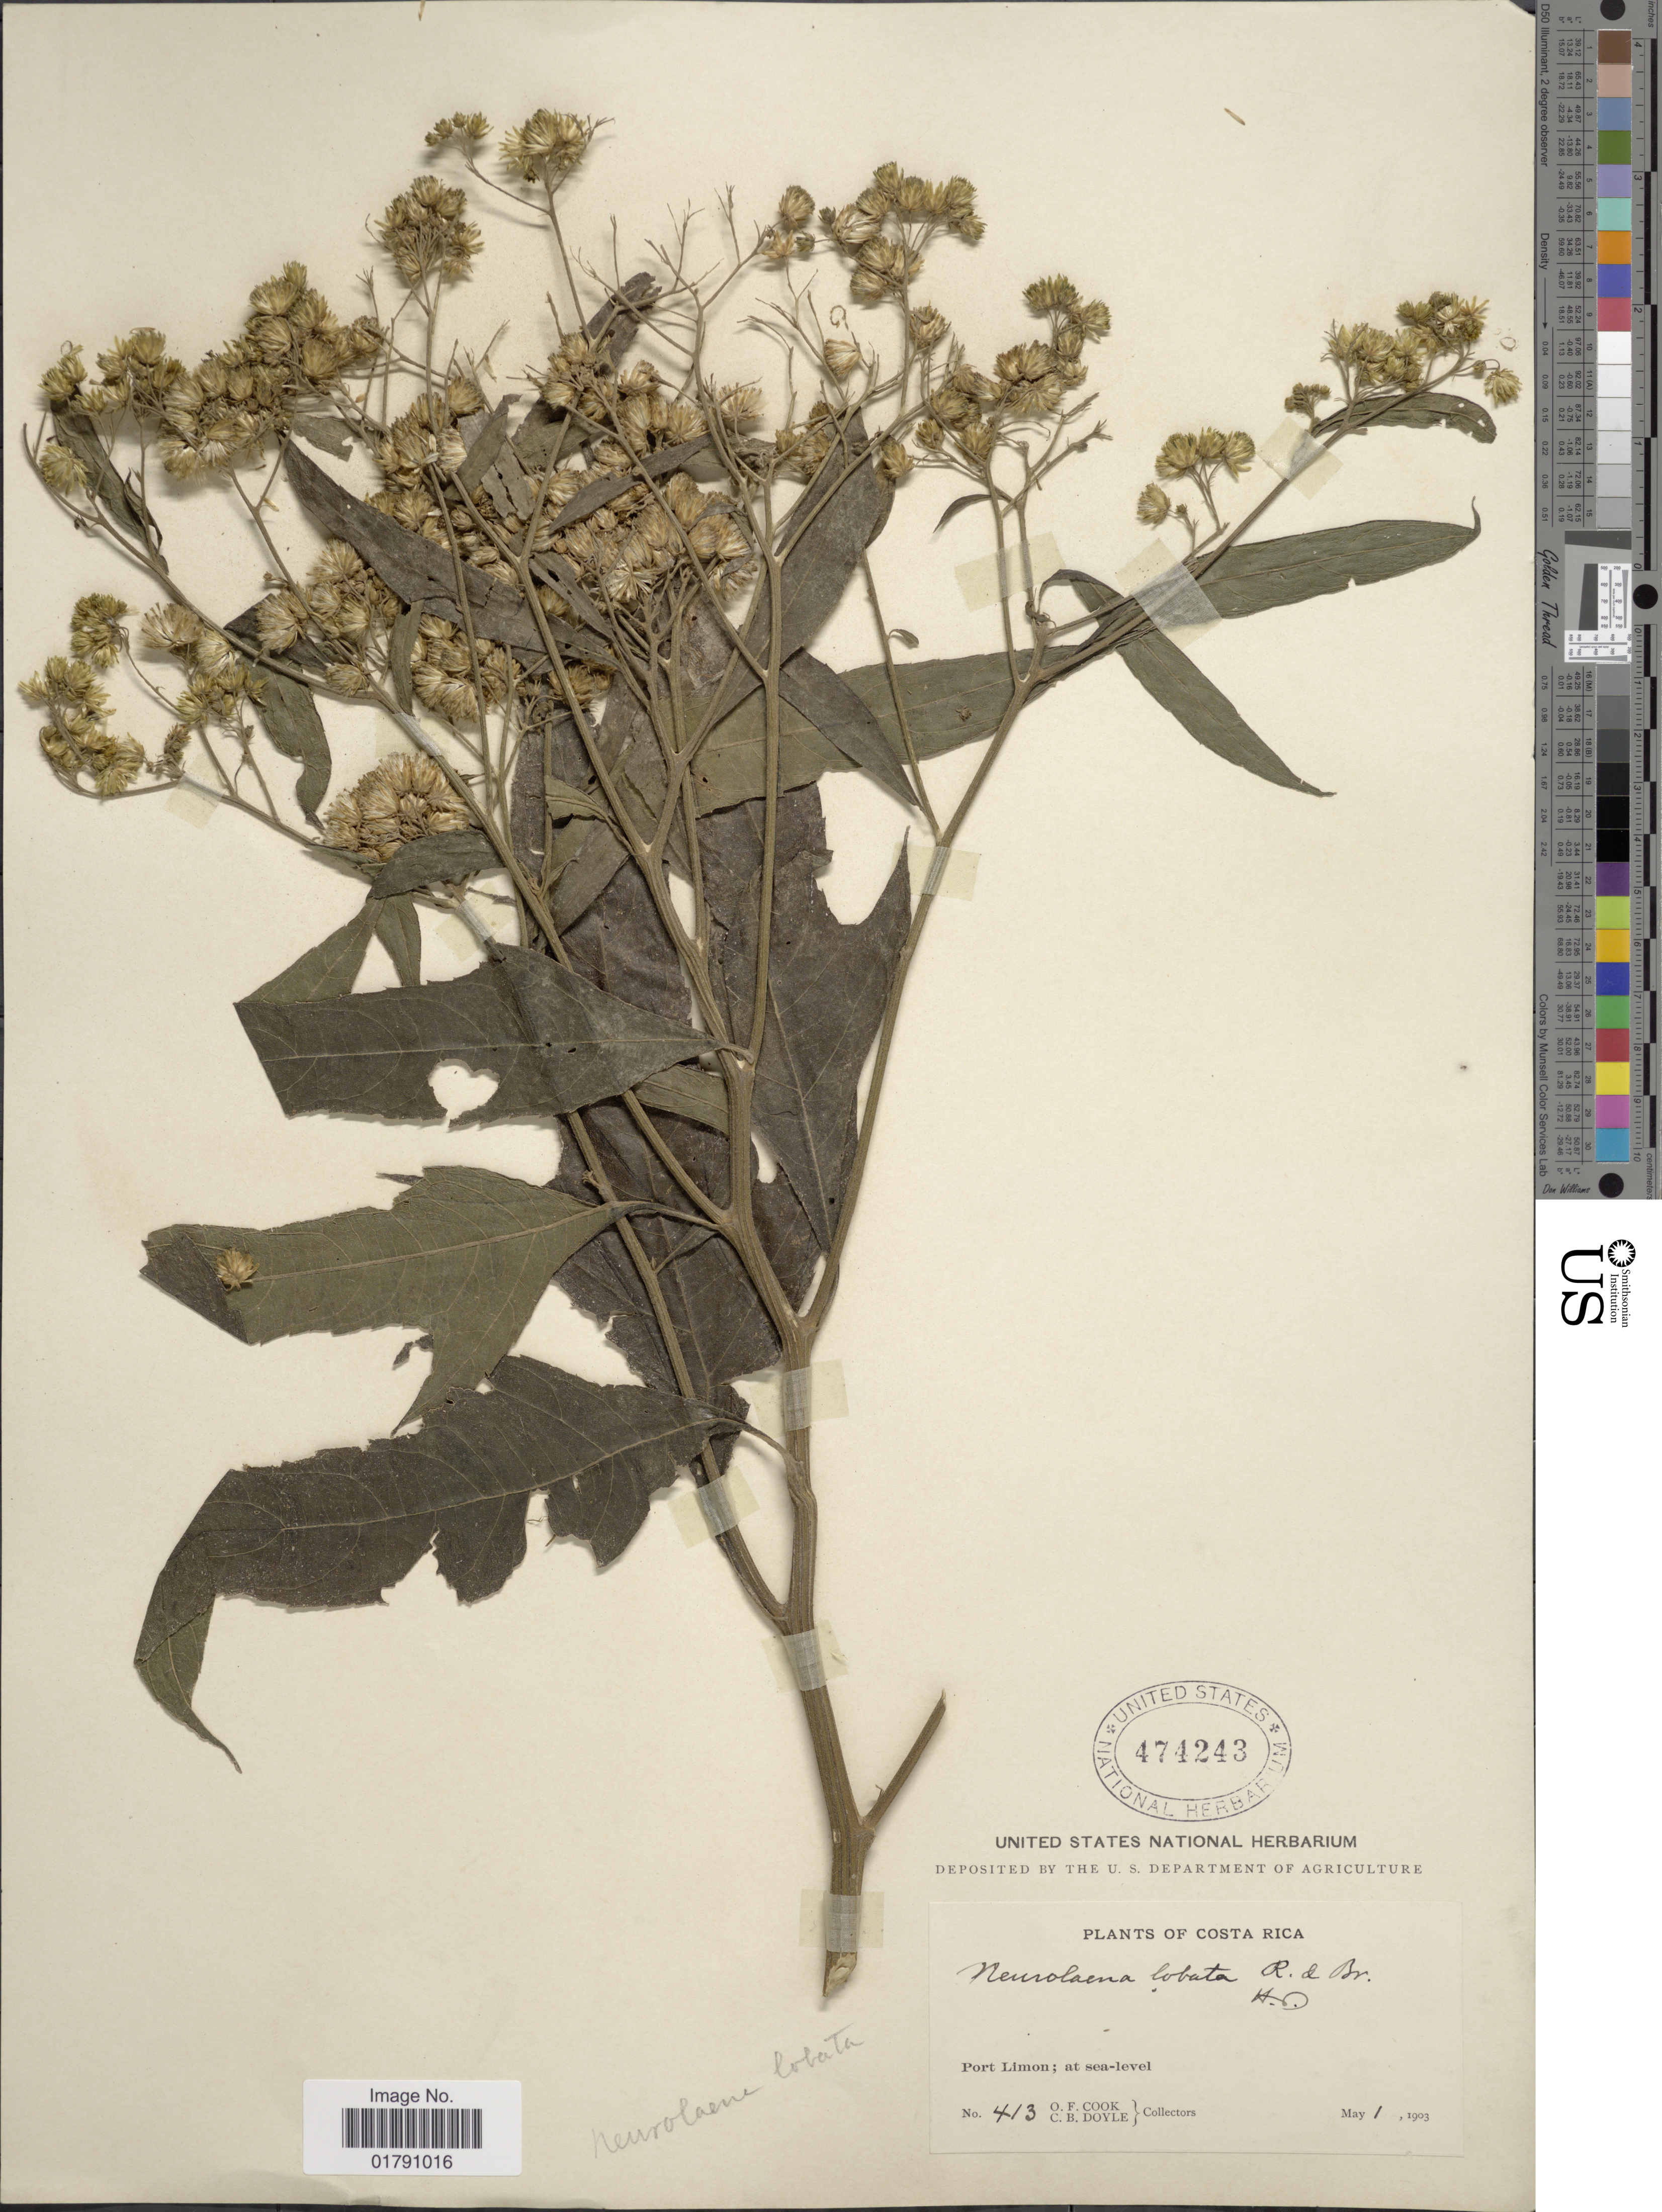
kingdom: Plantae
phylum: Tracheophyta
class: Magnoliopsida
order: Asterales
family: Asteraceae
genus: Neurolaena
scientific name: Neurolaena lobata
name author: (L.) R. Br. ex Cass.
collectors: O. F. Cook & C. Doyle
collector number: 413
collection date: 1903-05-01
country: Costa Rica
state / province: Limón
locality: Port Limon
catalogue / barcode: US 474243